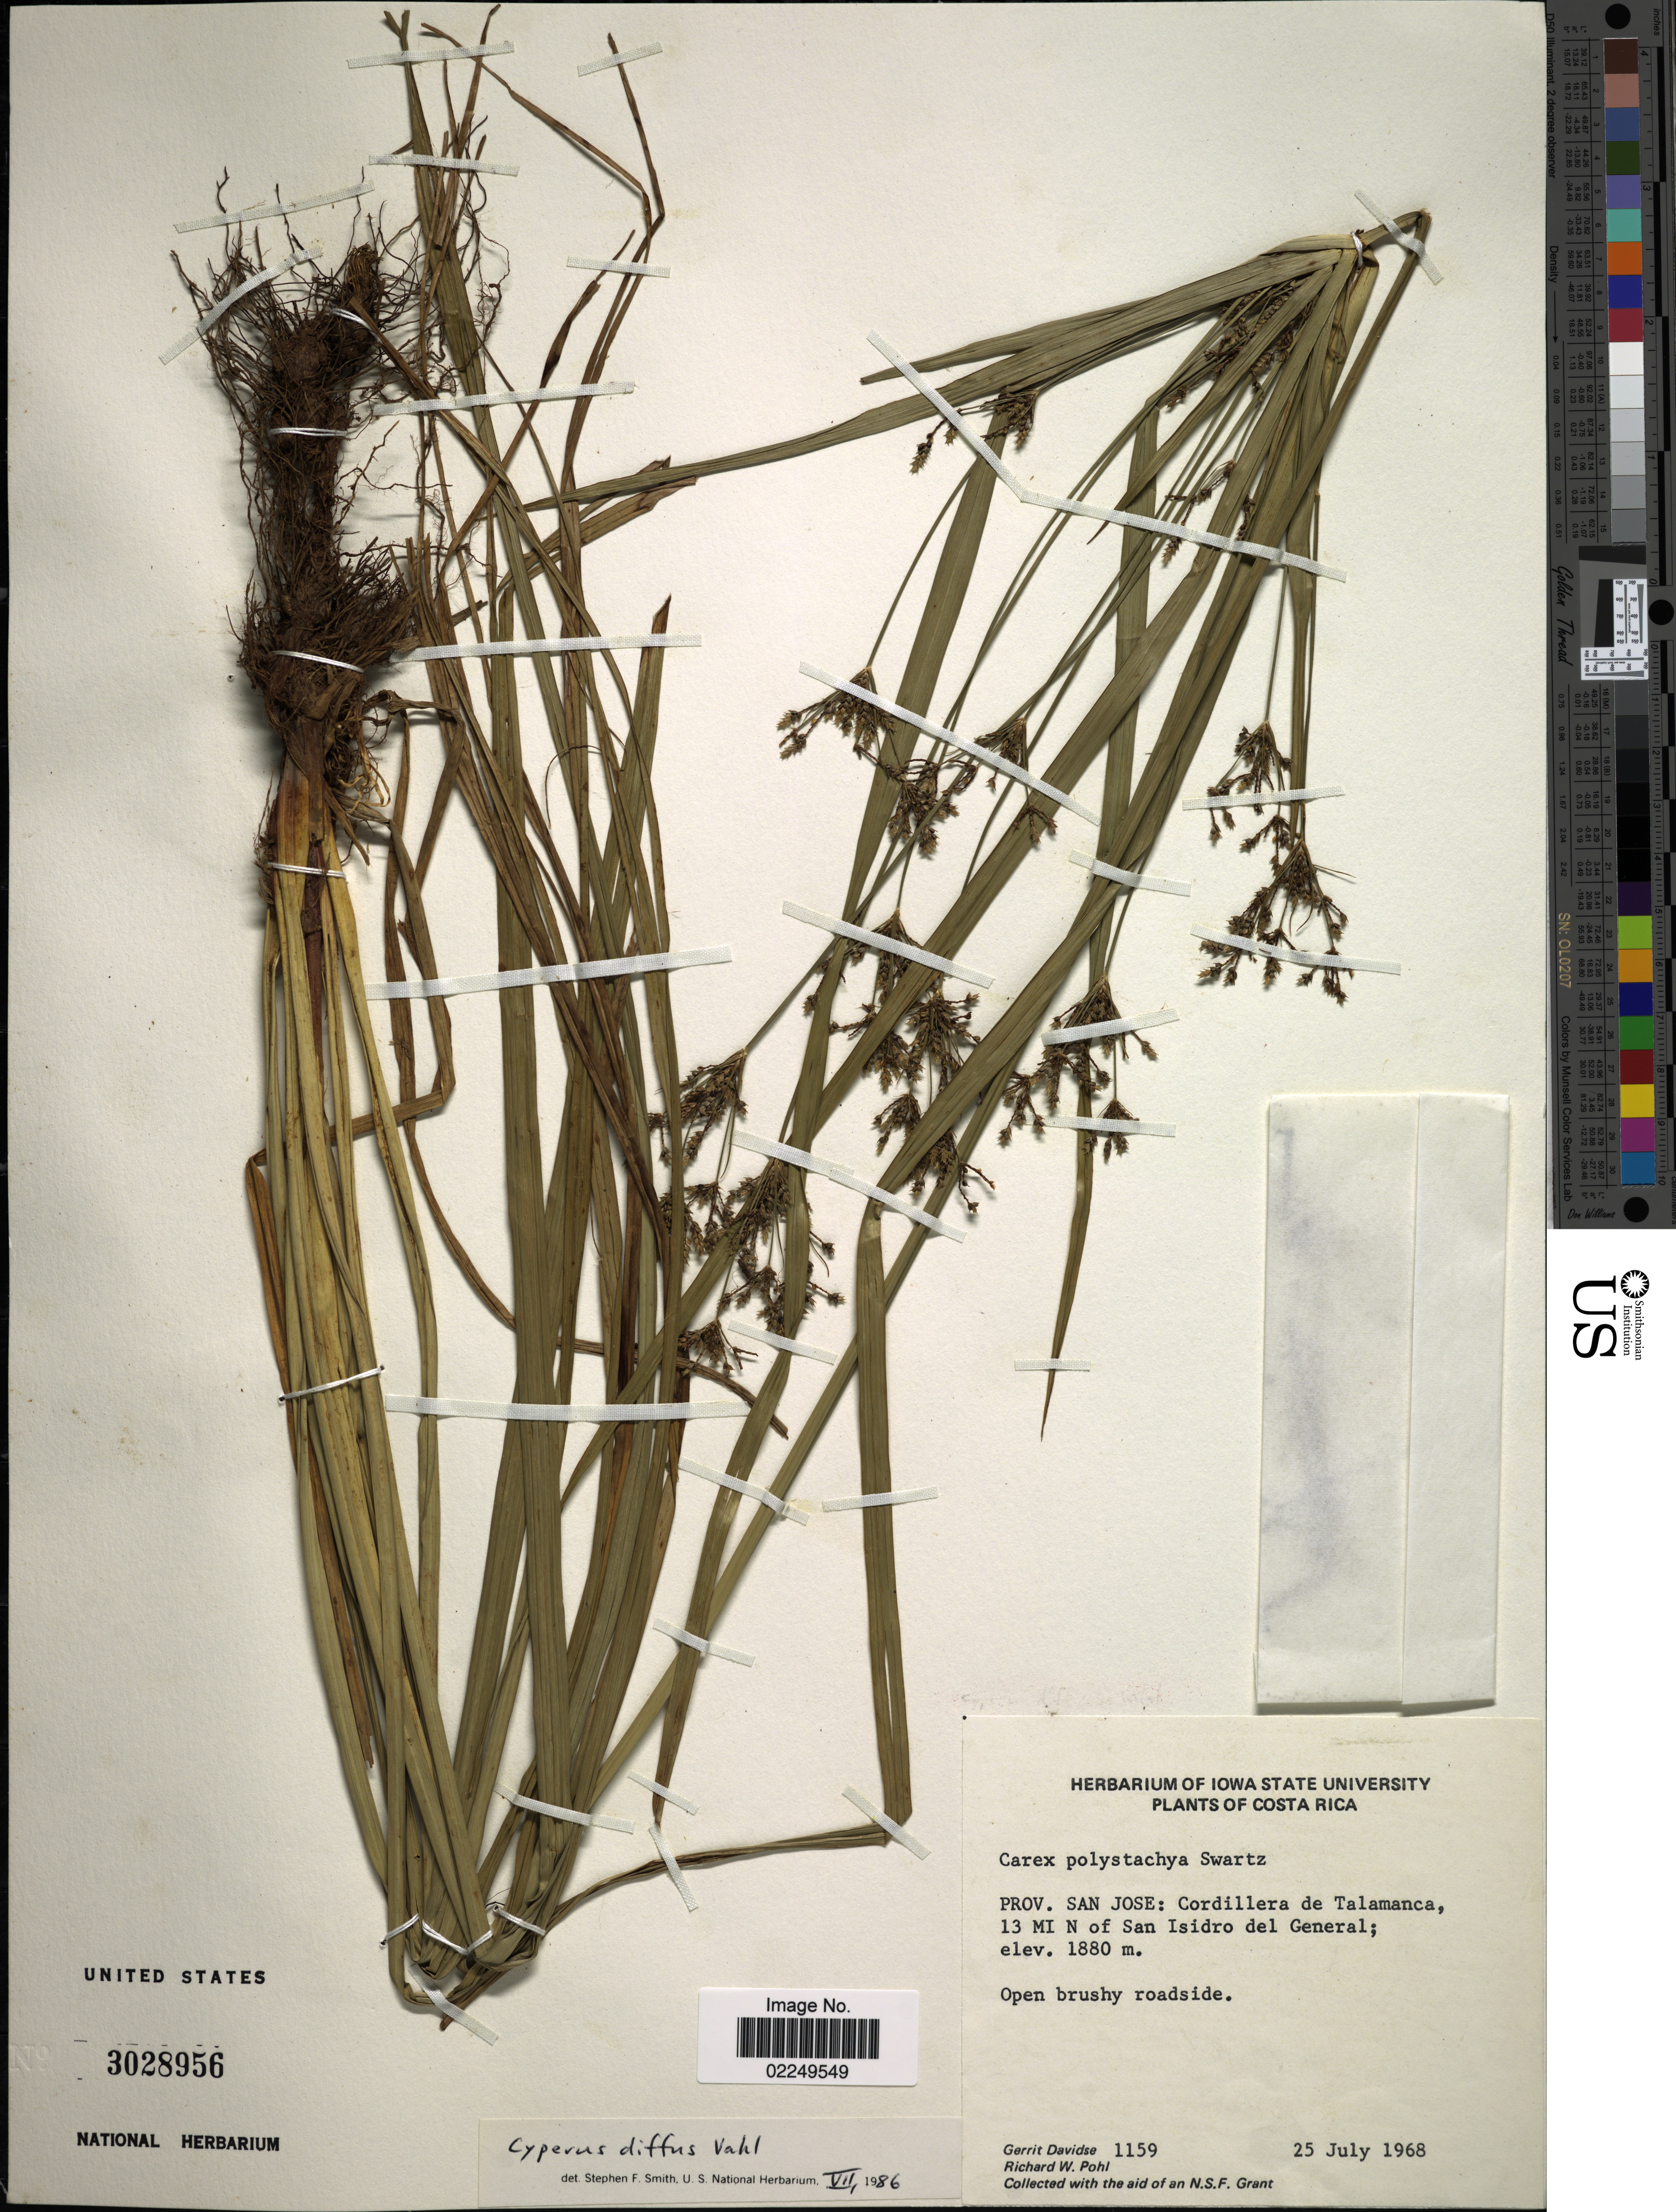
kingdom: Plantae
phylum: Tracheophyta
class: Liliopsida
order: Poales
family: Cyperaceae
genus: Cyperus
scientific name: Cyperus laxus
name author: Lam.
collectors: G. Davidse & R. W. Pohl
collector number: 1159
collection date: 1968-07-25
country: Costa Rica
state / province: San José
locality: Prov. San Jose: Cordillera de Talamanca, 13 Mi N of San Isidro del General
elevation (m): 1880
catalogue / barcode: US 3028956